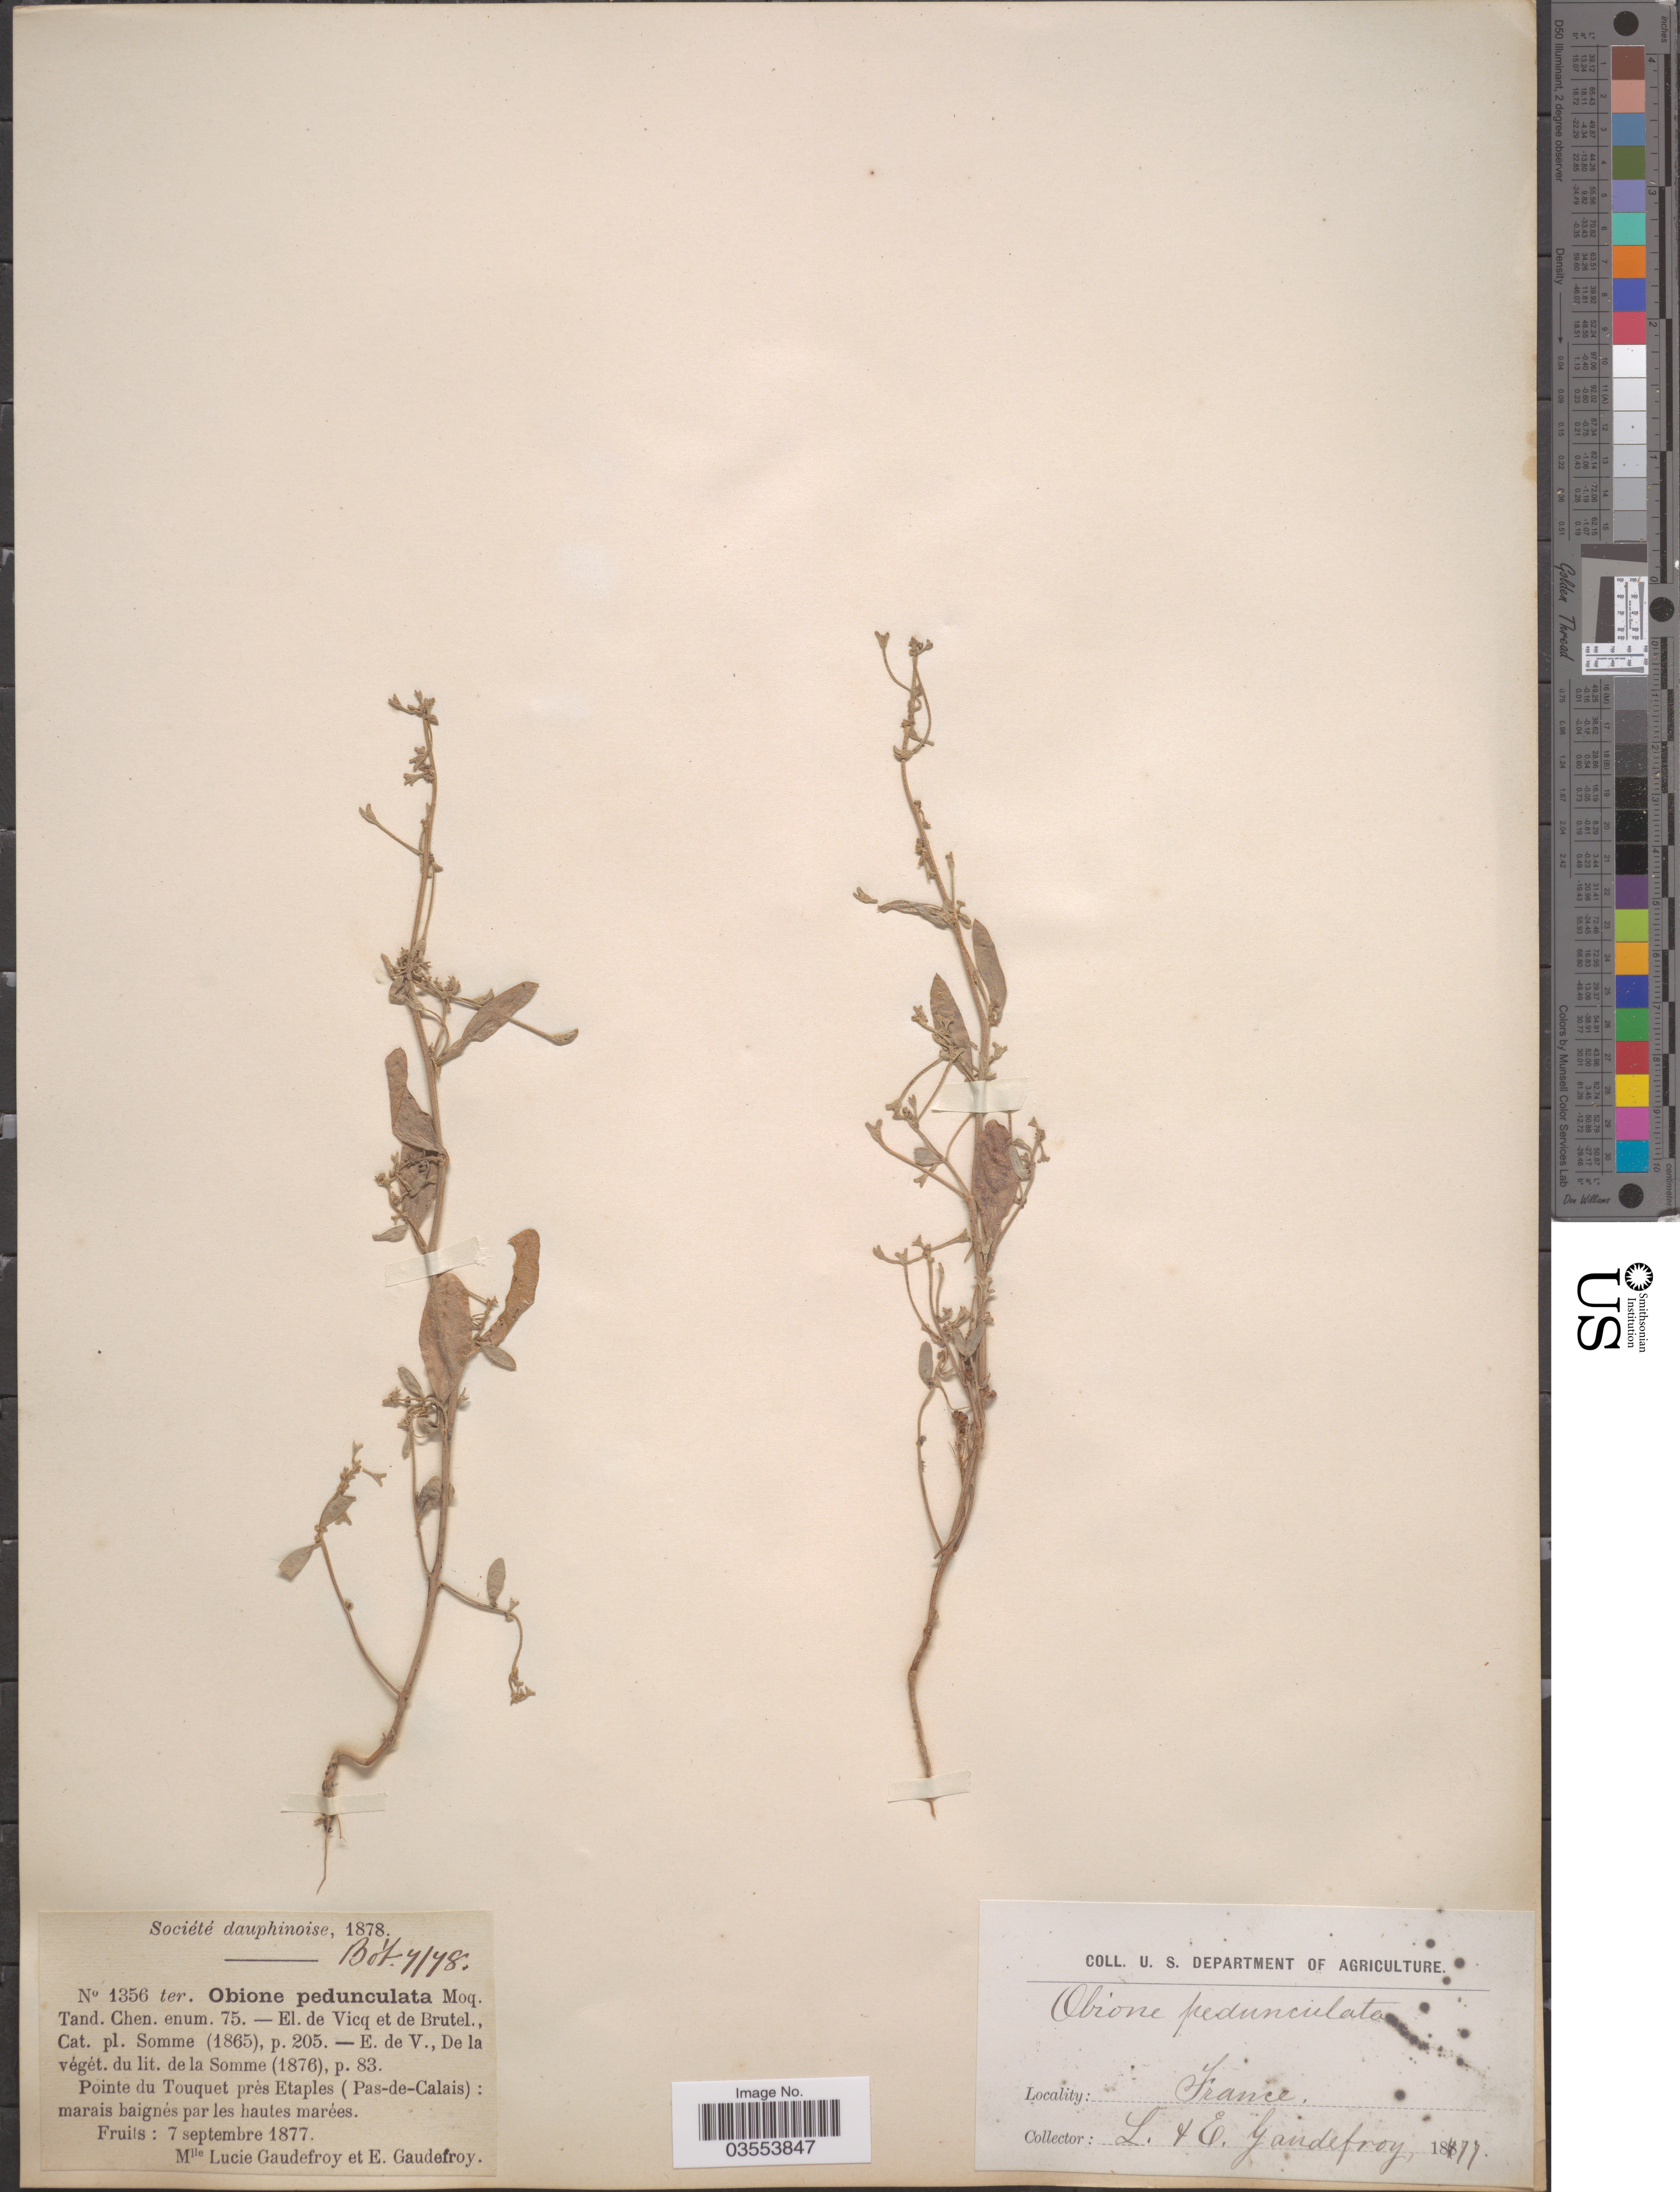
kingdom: Plantae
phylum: Tracheophyta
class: Magnoliopsida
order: Caryophyllales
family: Amaranthaceae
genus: Atriplex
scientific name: Atriplex pedunculata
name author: L.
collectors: L. Gandefroy & E. Gaudefroy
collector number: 1356 ter.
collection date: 1877-09-07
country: France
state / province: Hauts-de-France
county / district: Pas-de-Calais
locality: Pointe du Touquet près Etaples (Pas-de-Calais).